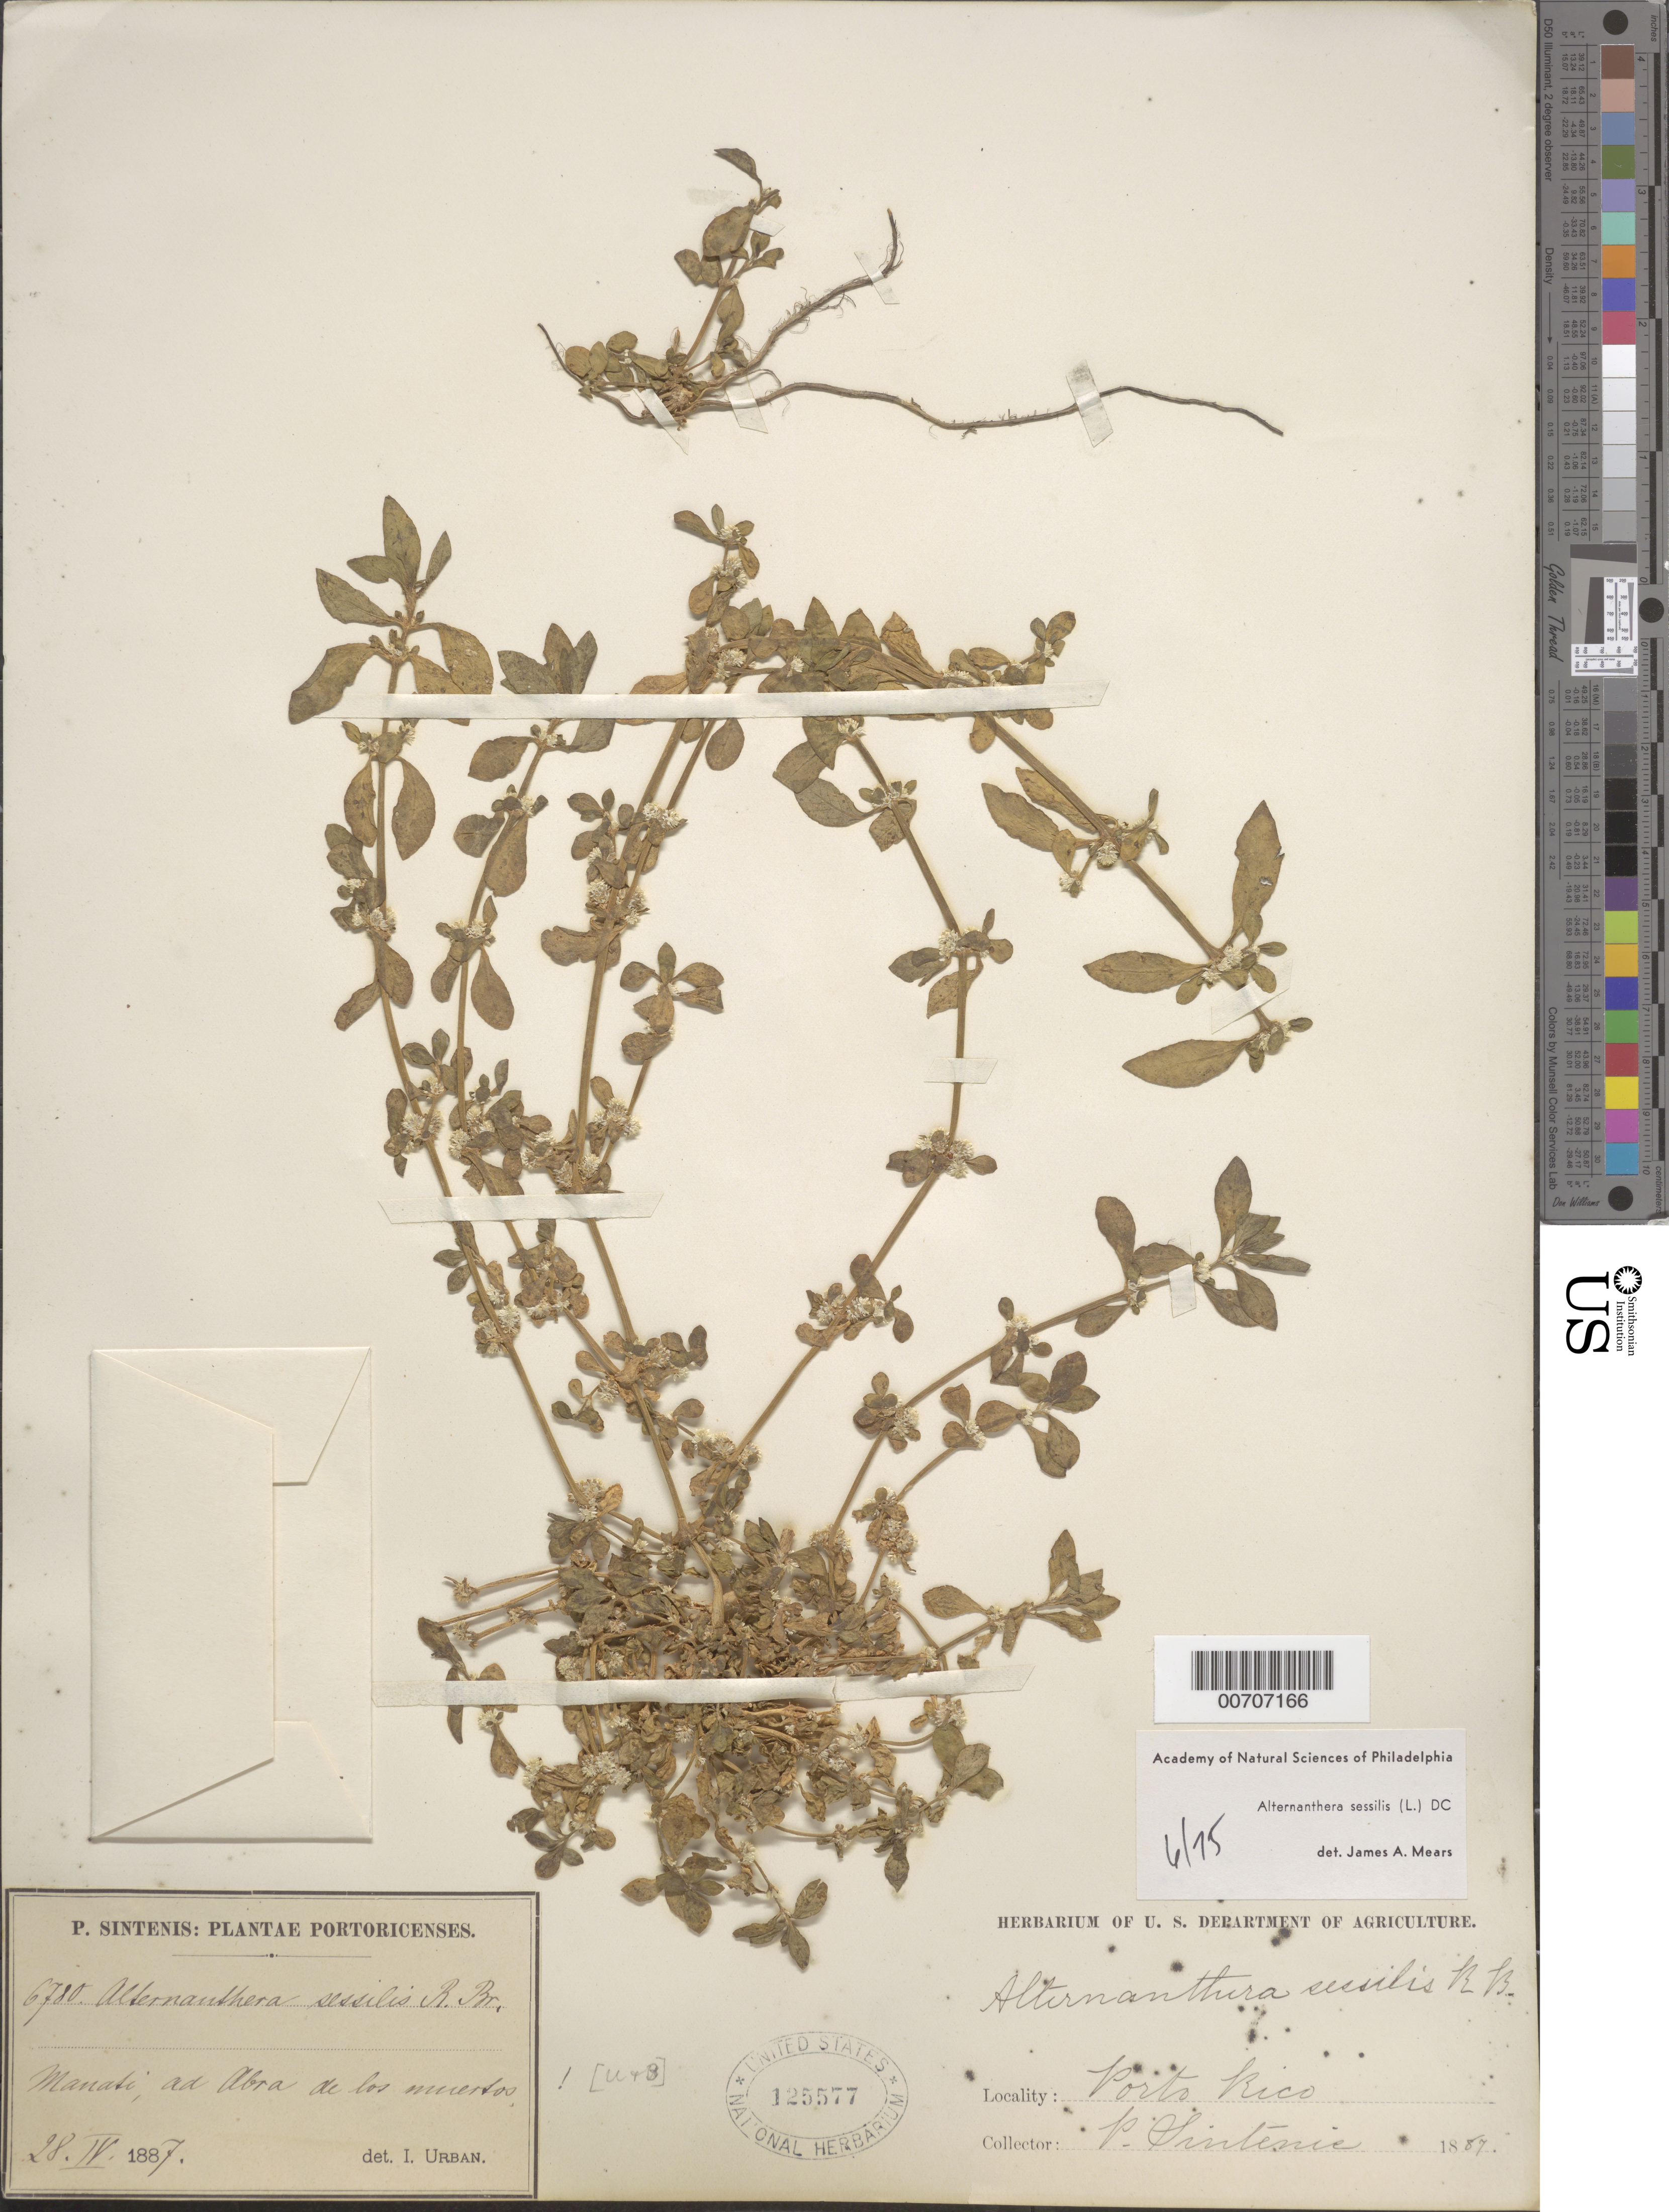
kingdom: Plantae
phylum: Tracheophyta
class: Magnoliopsida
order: Caryophyllales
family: Amaranthaceae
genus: Alternanthera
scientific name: Alternanthera sessilis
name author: (L.) DC.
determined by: Mears, J. A., (PH), Academy of Natural Sciences of Philadelphia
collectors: P. Sintenis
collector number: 6780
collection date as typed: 28 Apr 1887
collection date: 1887-04-28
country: Puerto Rico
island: Greater Antilles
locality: Manati, ad Abra de los muertos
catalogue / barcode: US 125577